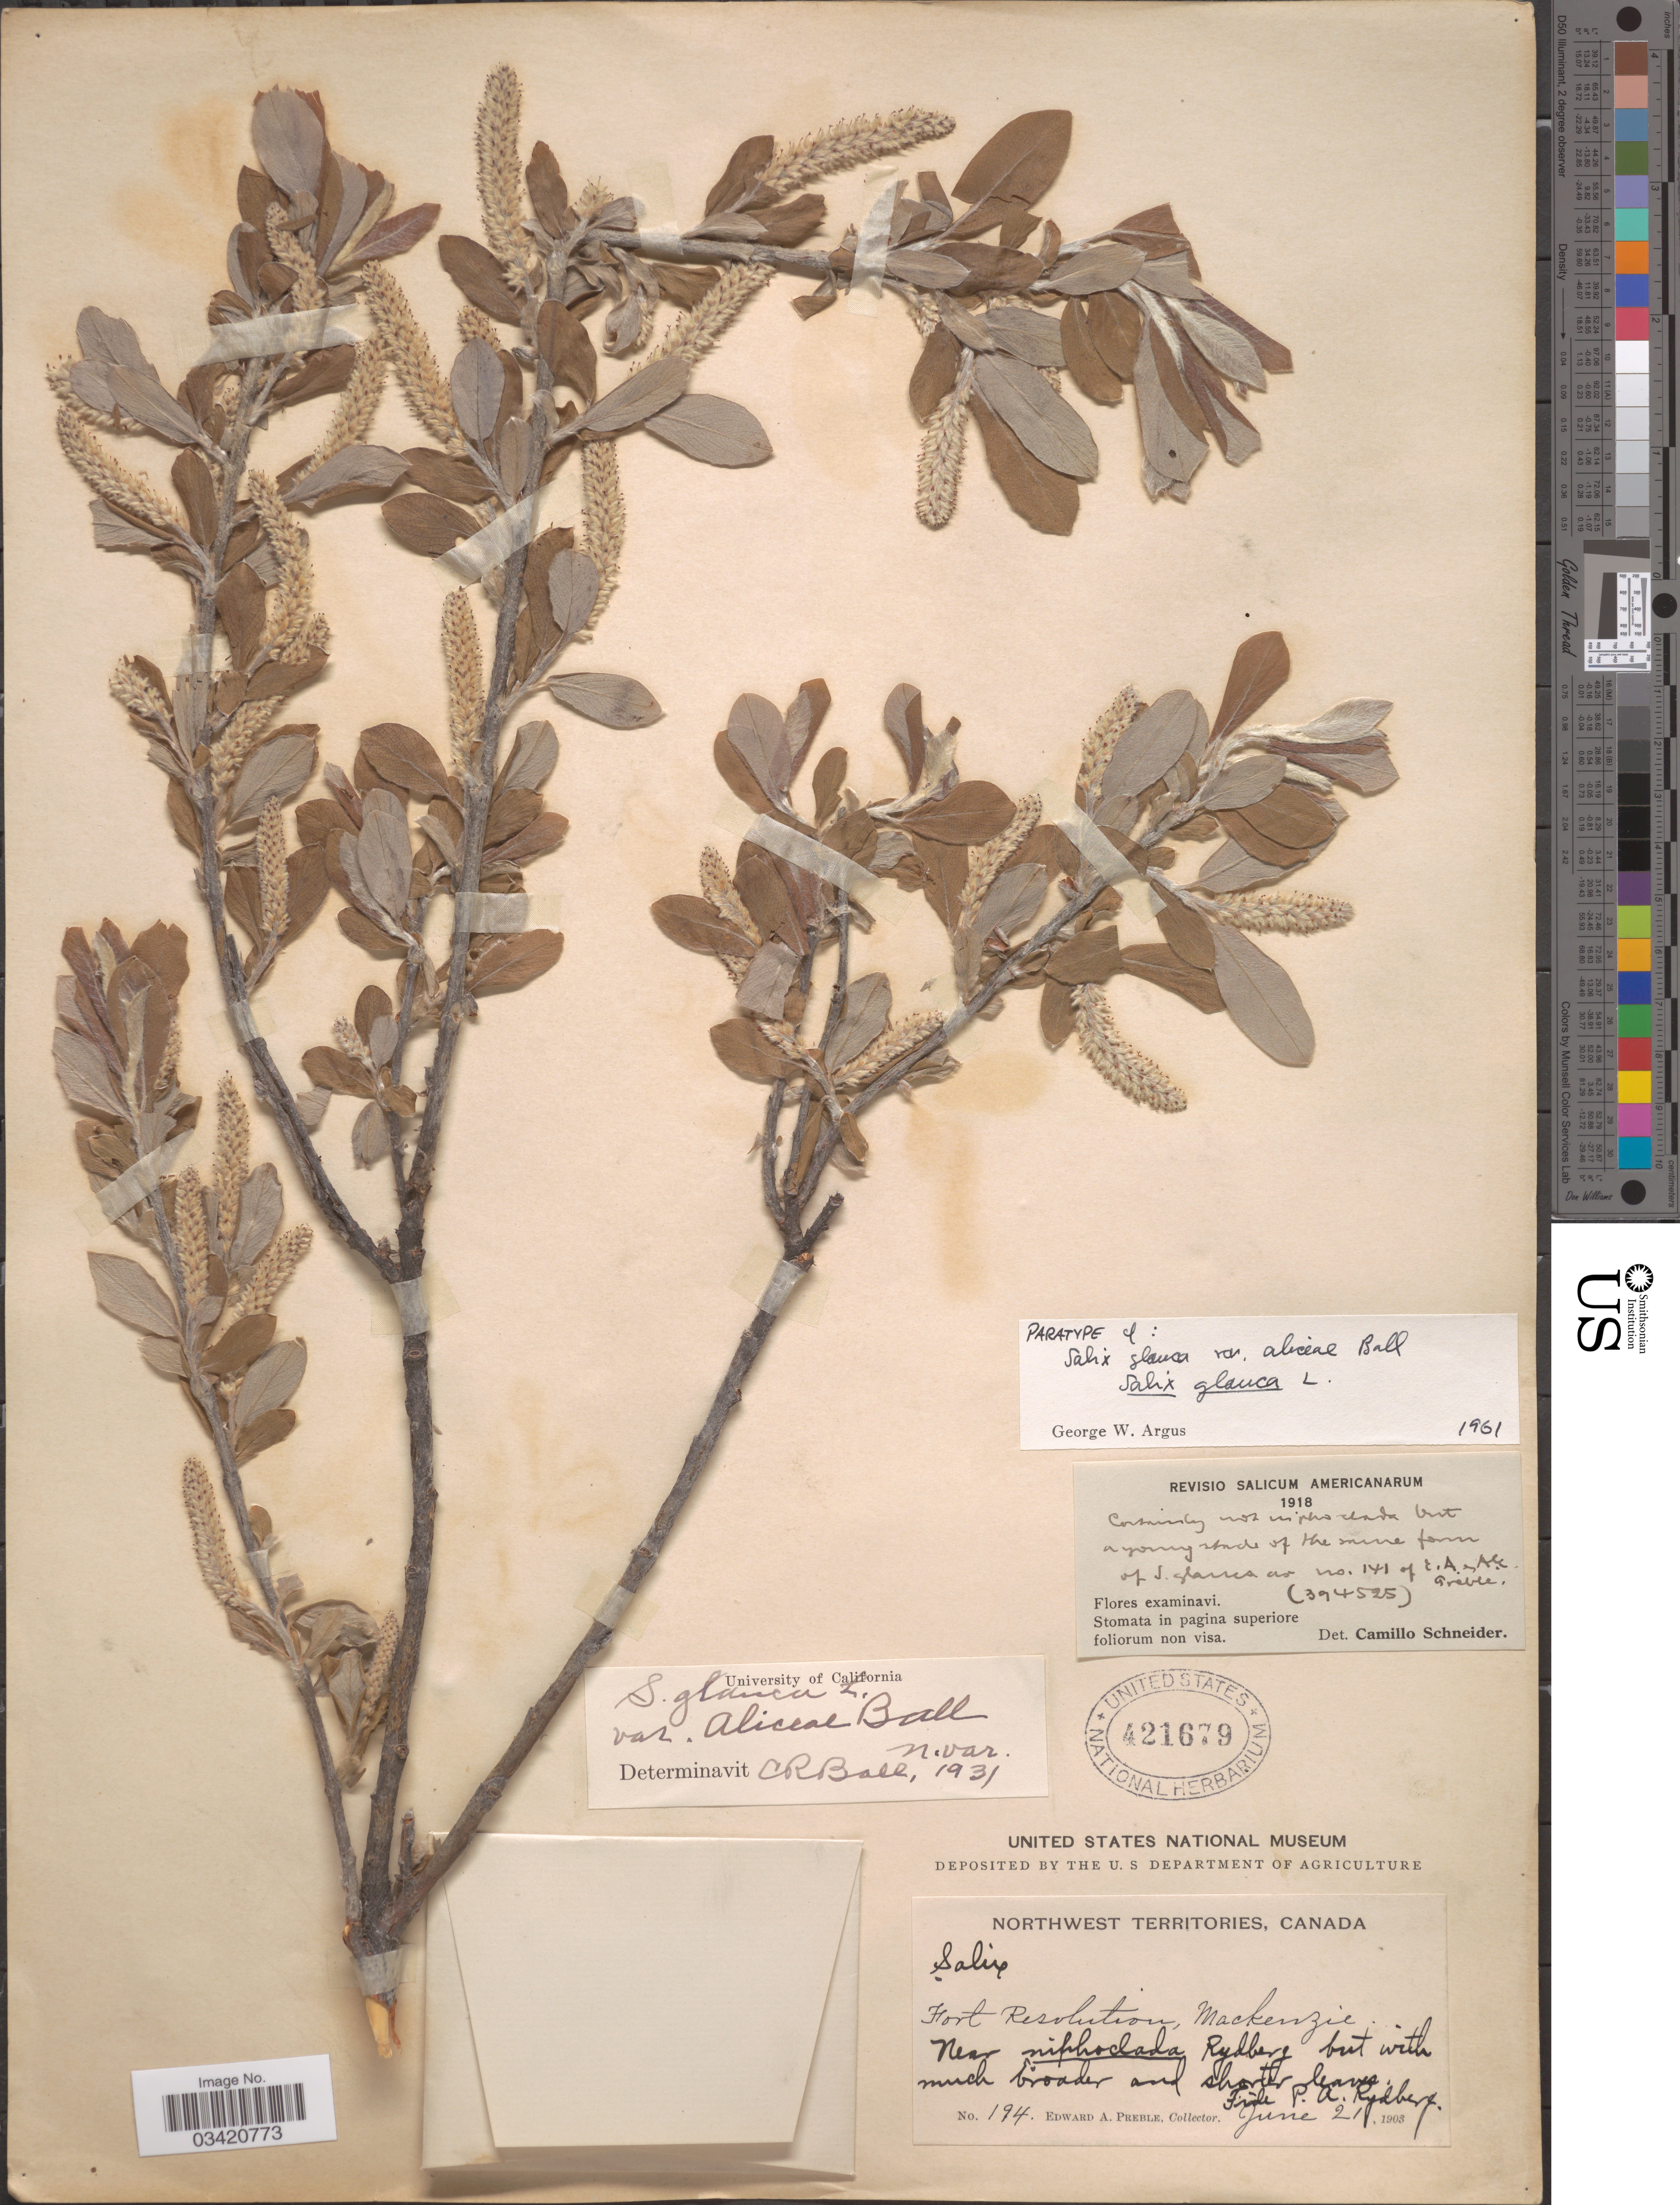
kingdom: Plantae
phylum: Tracheophyta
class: Magnoliopsida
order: Malpighiales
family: Salicaceae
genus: Salix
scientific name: Salix glauca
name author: L.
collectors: E. Preble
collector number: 194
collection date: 1903-06-21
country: Canada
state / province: Northwest Territories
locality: Fort Resolution, Mackenzie.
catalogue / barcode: US 421679